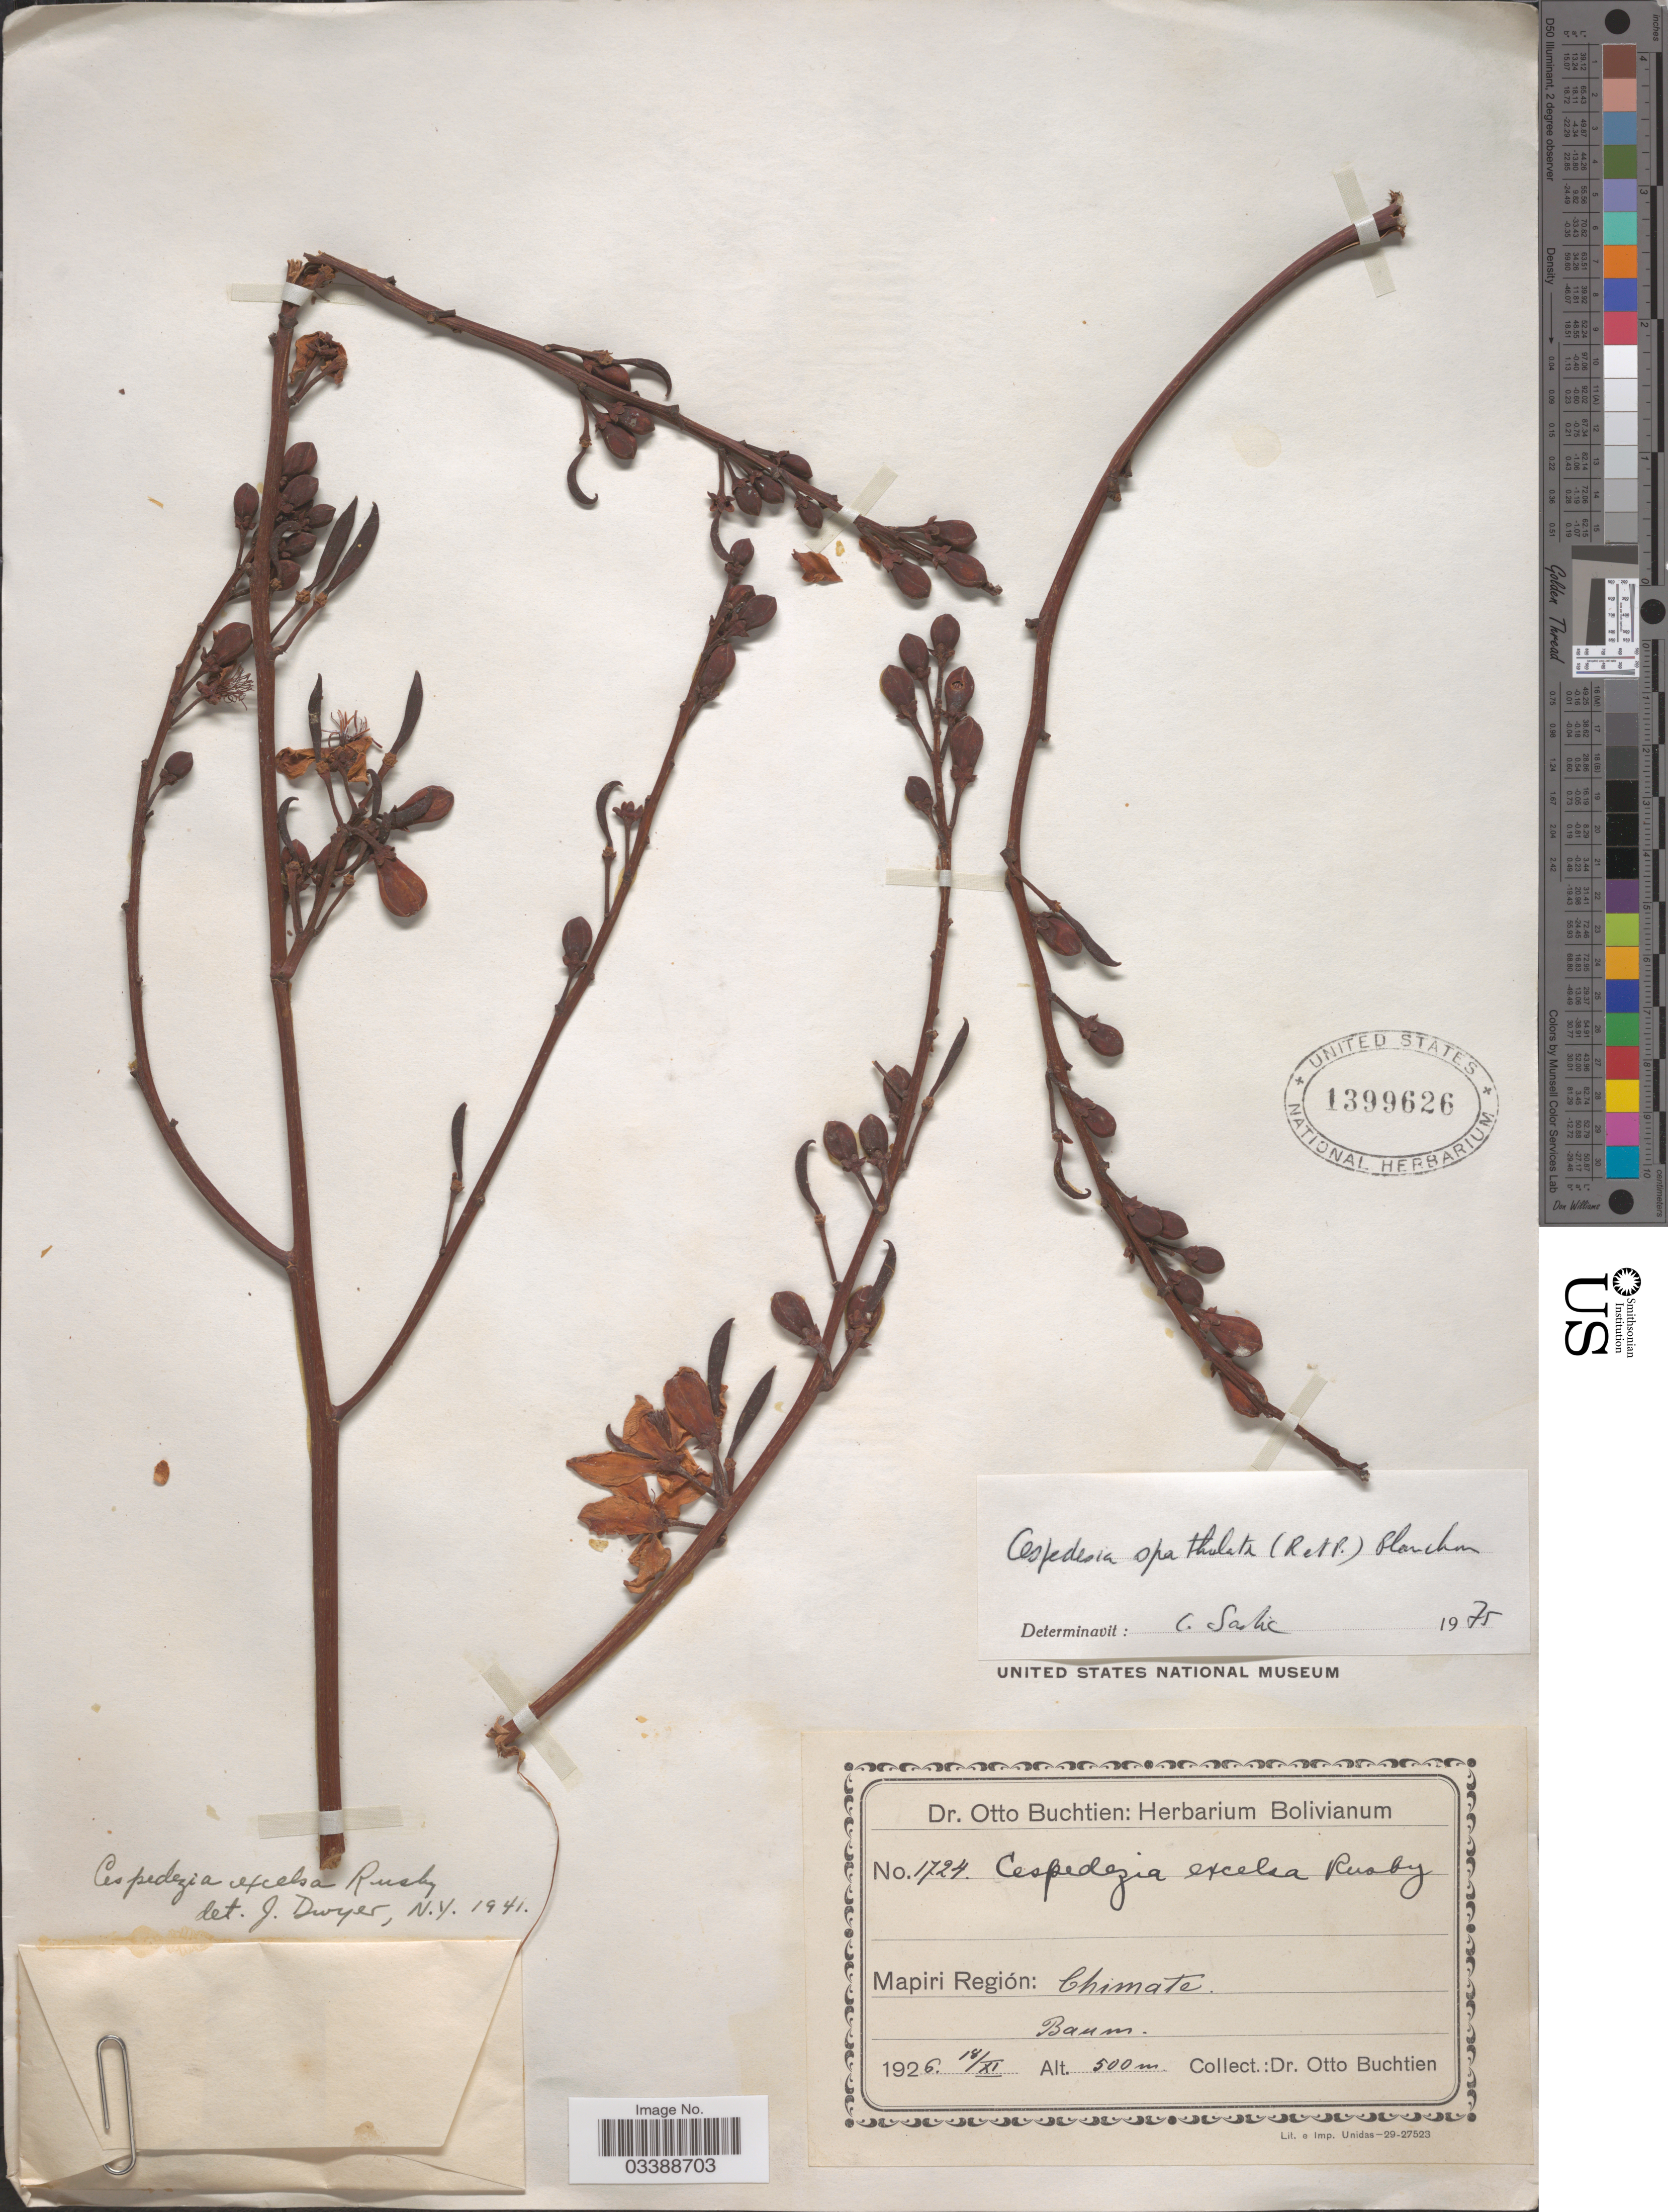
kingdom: Plantae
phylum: Tracheophyta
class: Magnoliopsida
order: Malpighiales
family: Ochnaceae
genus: Cespedesia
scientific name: Cespedesia spathulata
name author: (Ruiz & Pav.) Planch.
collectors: O. Buchtien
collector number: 1724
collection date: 1926-11-18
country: Bolivia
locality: Mapiri Región: Chimate. Baum.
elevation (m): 500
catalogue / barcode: US 1399626